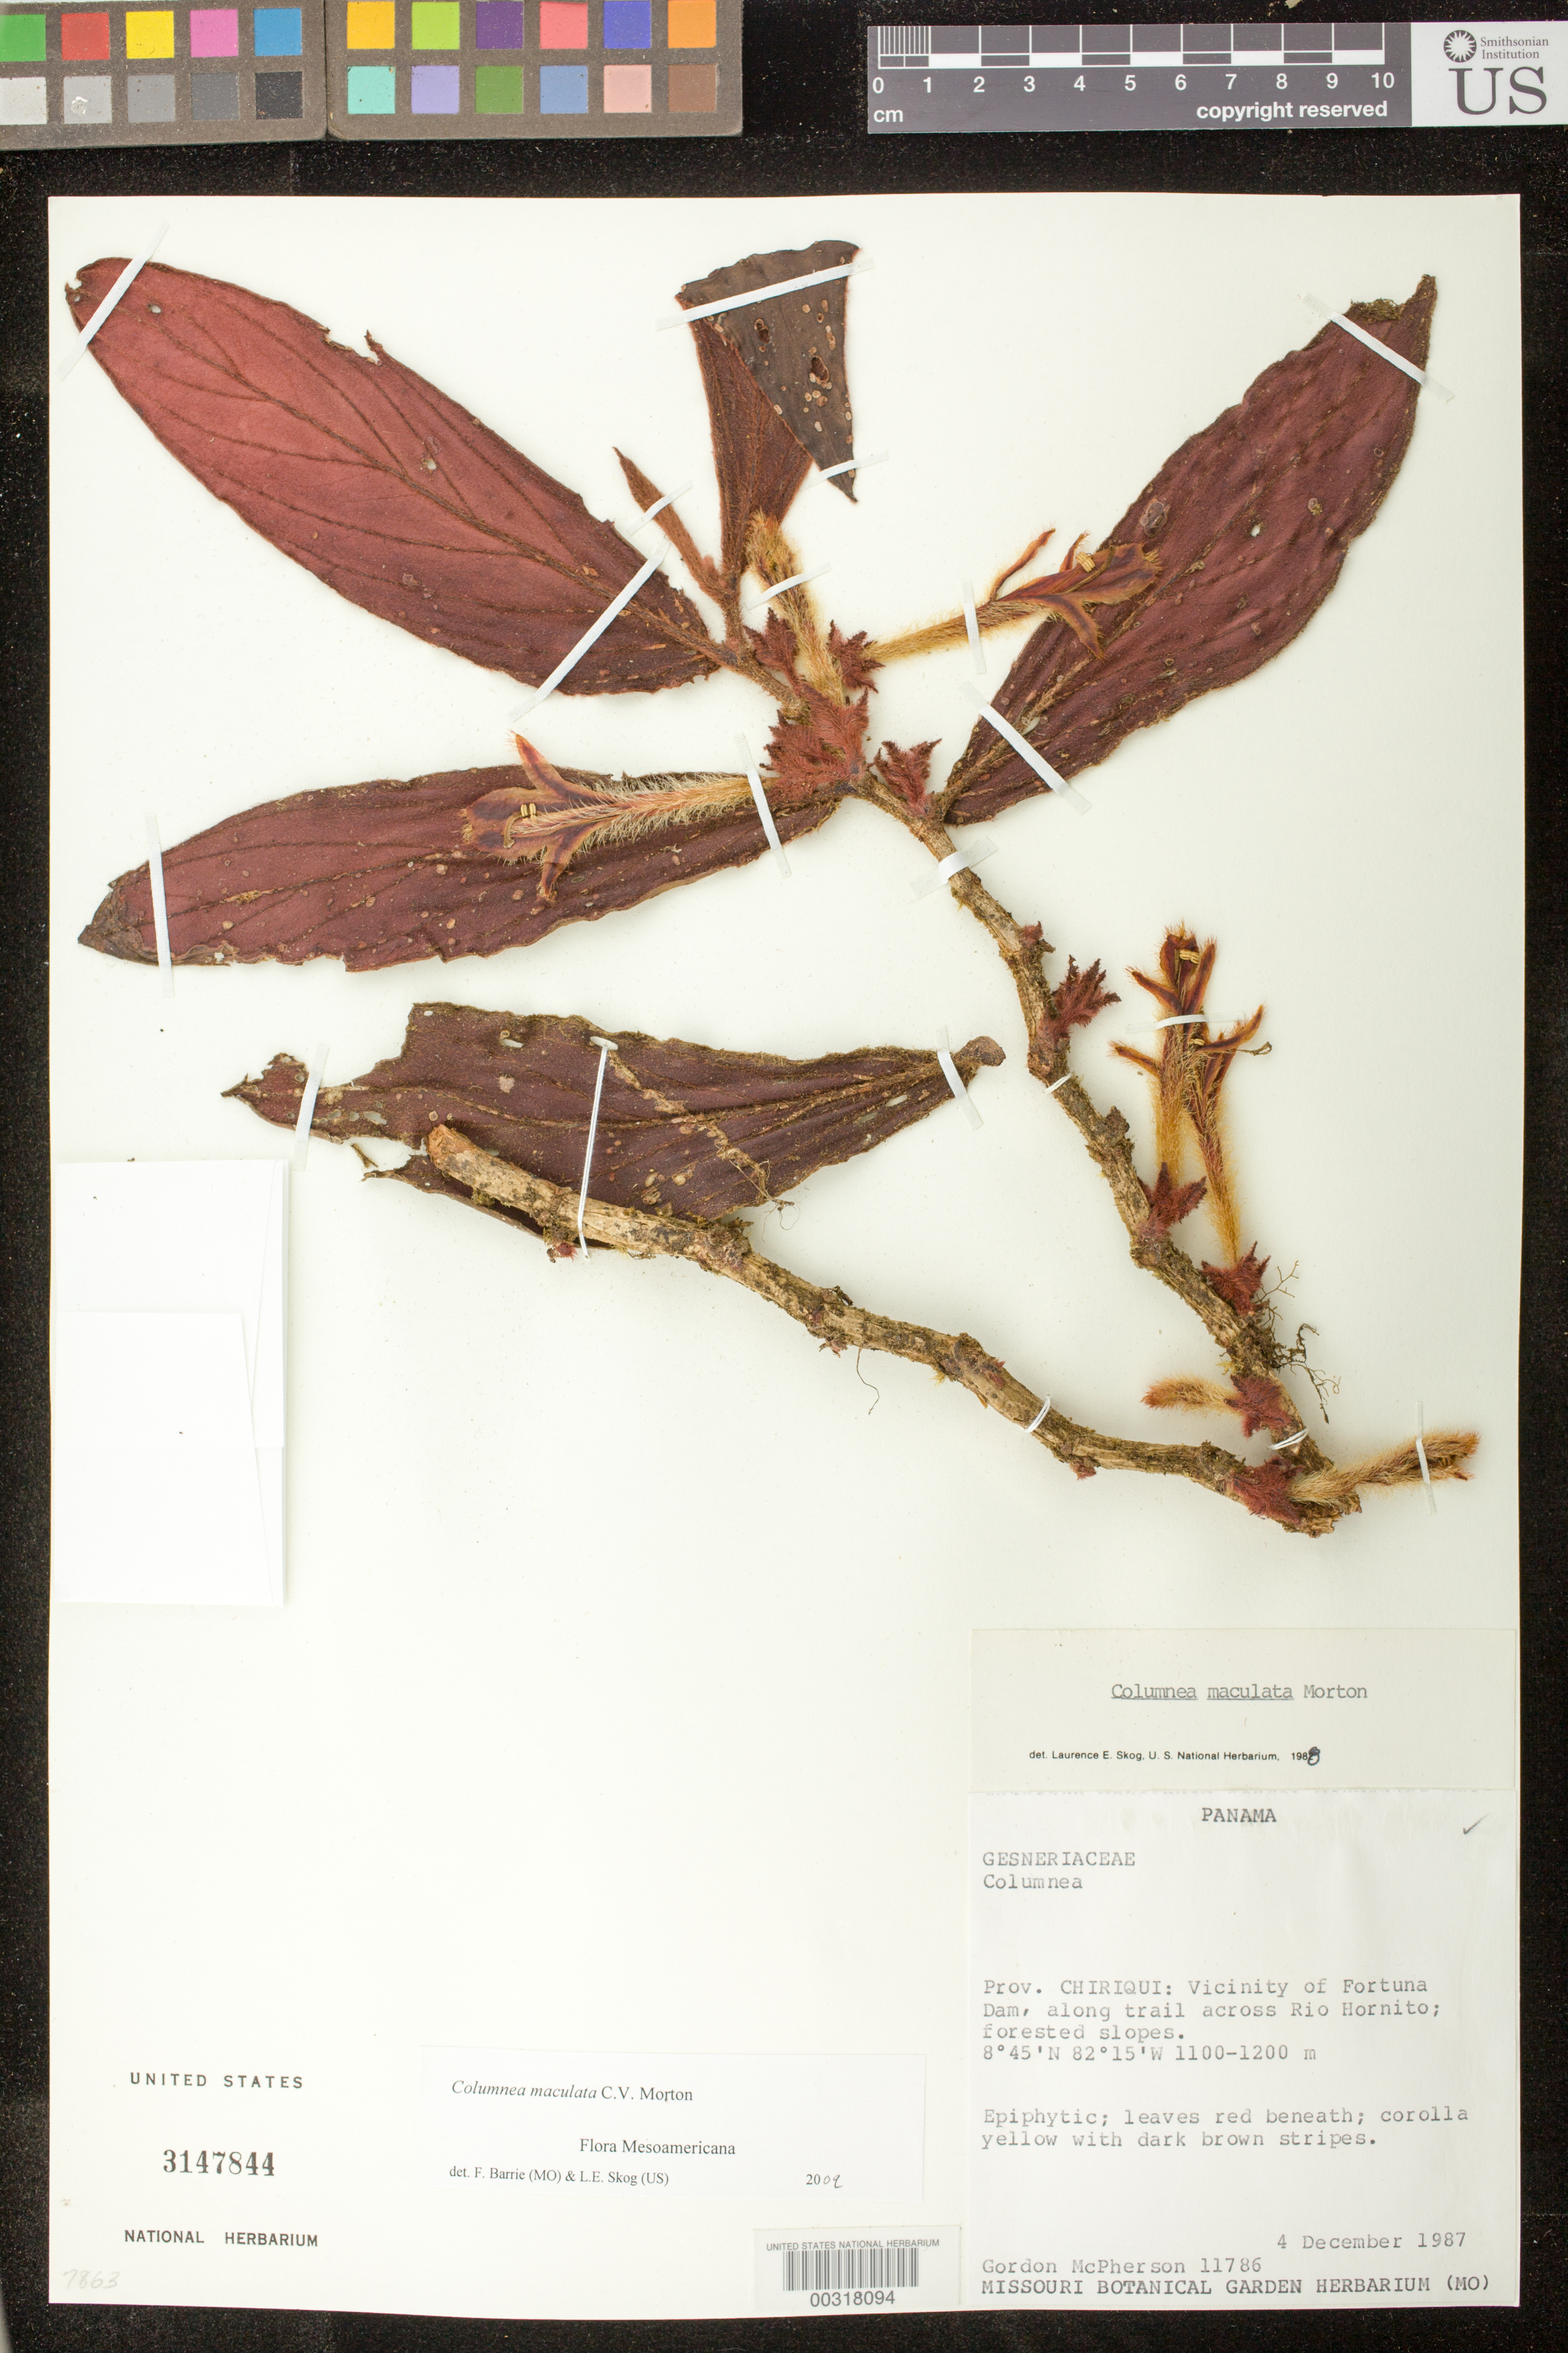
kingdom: Plantae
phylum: Tracheophyta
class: Magnoliopsida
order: Lamiales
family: Gesneriaceae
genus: Columnea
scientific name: Columnea maculata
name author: C.V. Morton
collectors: G. D. McPherson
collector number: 11786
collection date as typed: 04 Dec 1987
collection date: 1987-12-04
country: Panama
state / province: Chiriquí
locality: Vicinity of Fortuna Dam, along trail across Rio Hornito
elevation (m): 1100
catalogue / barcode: US 3147844